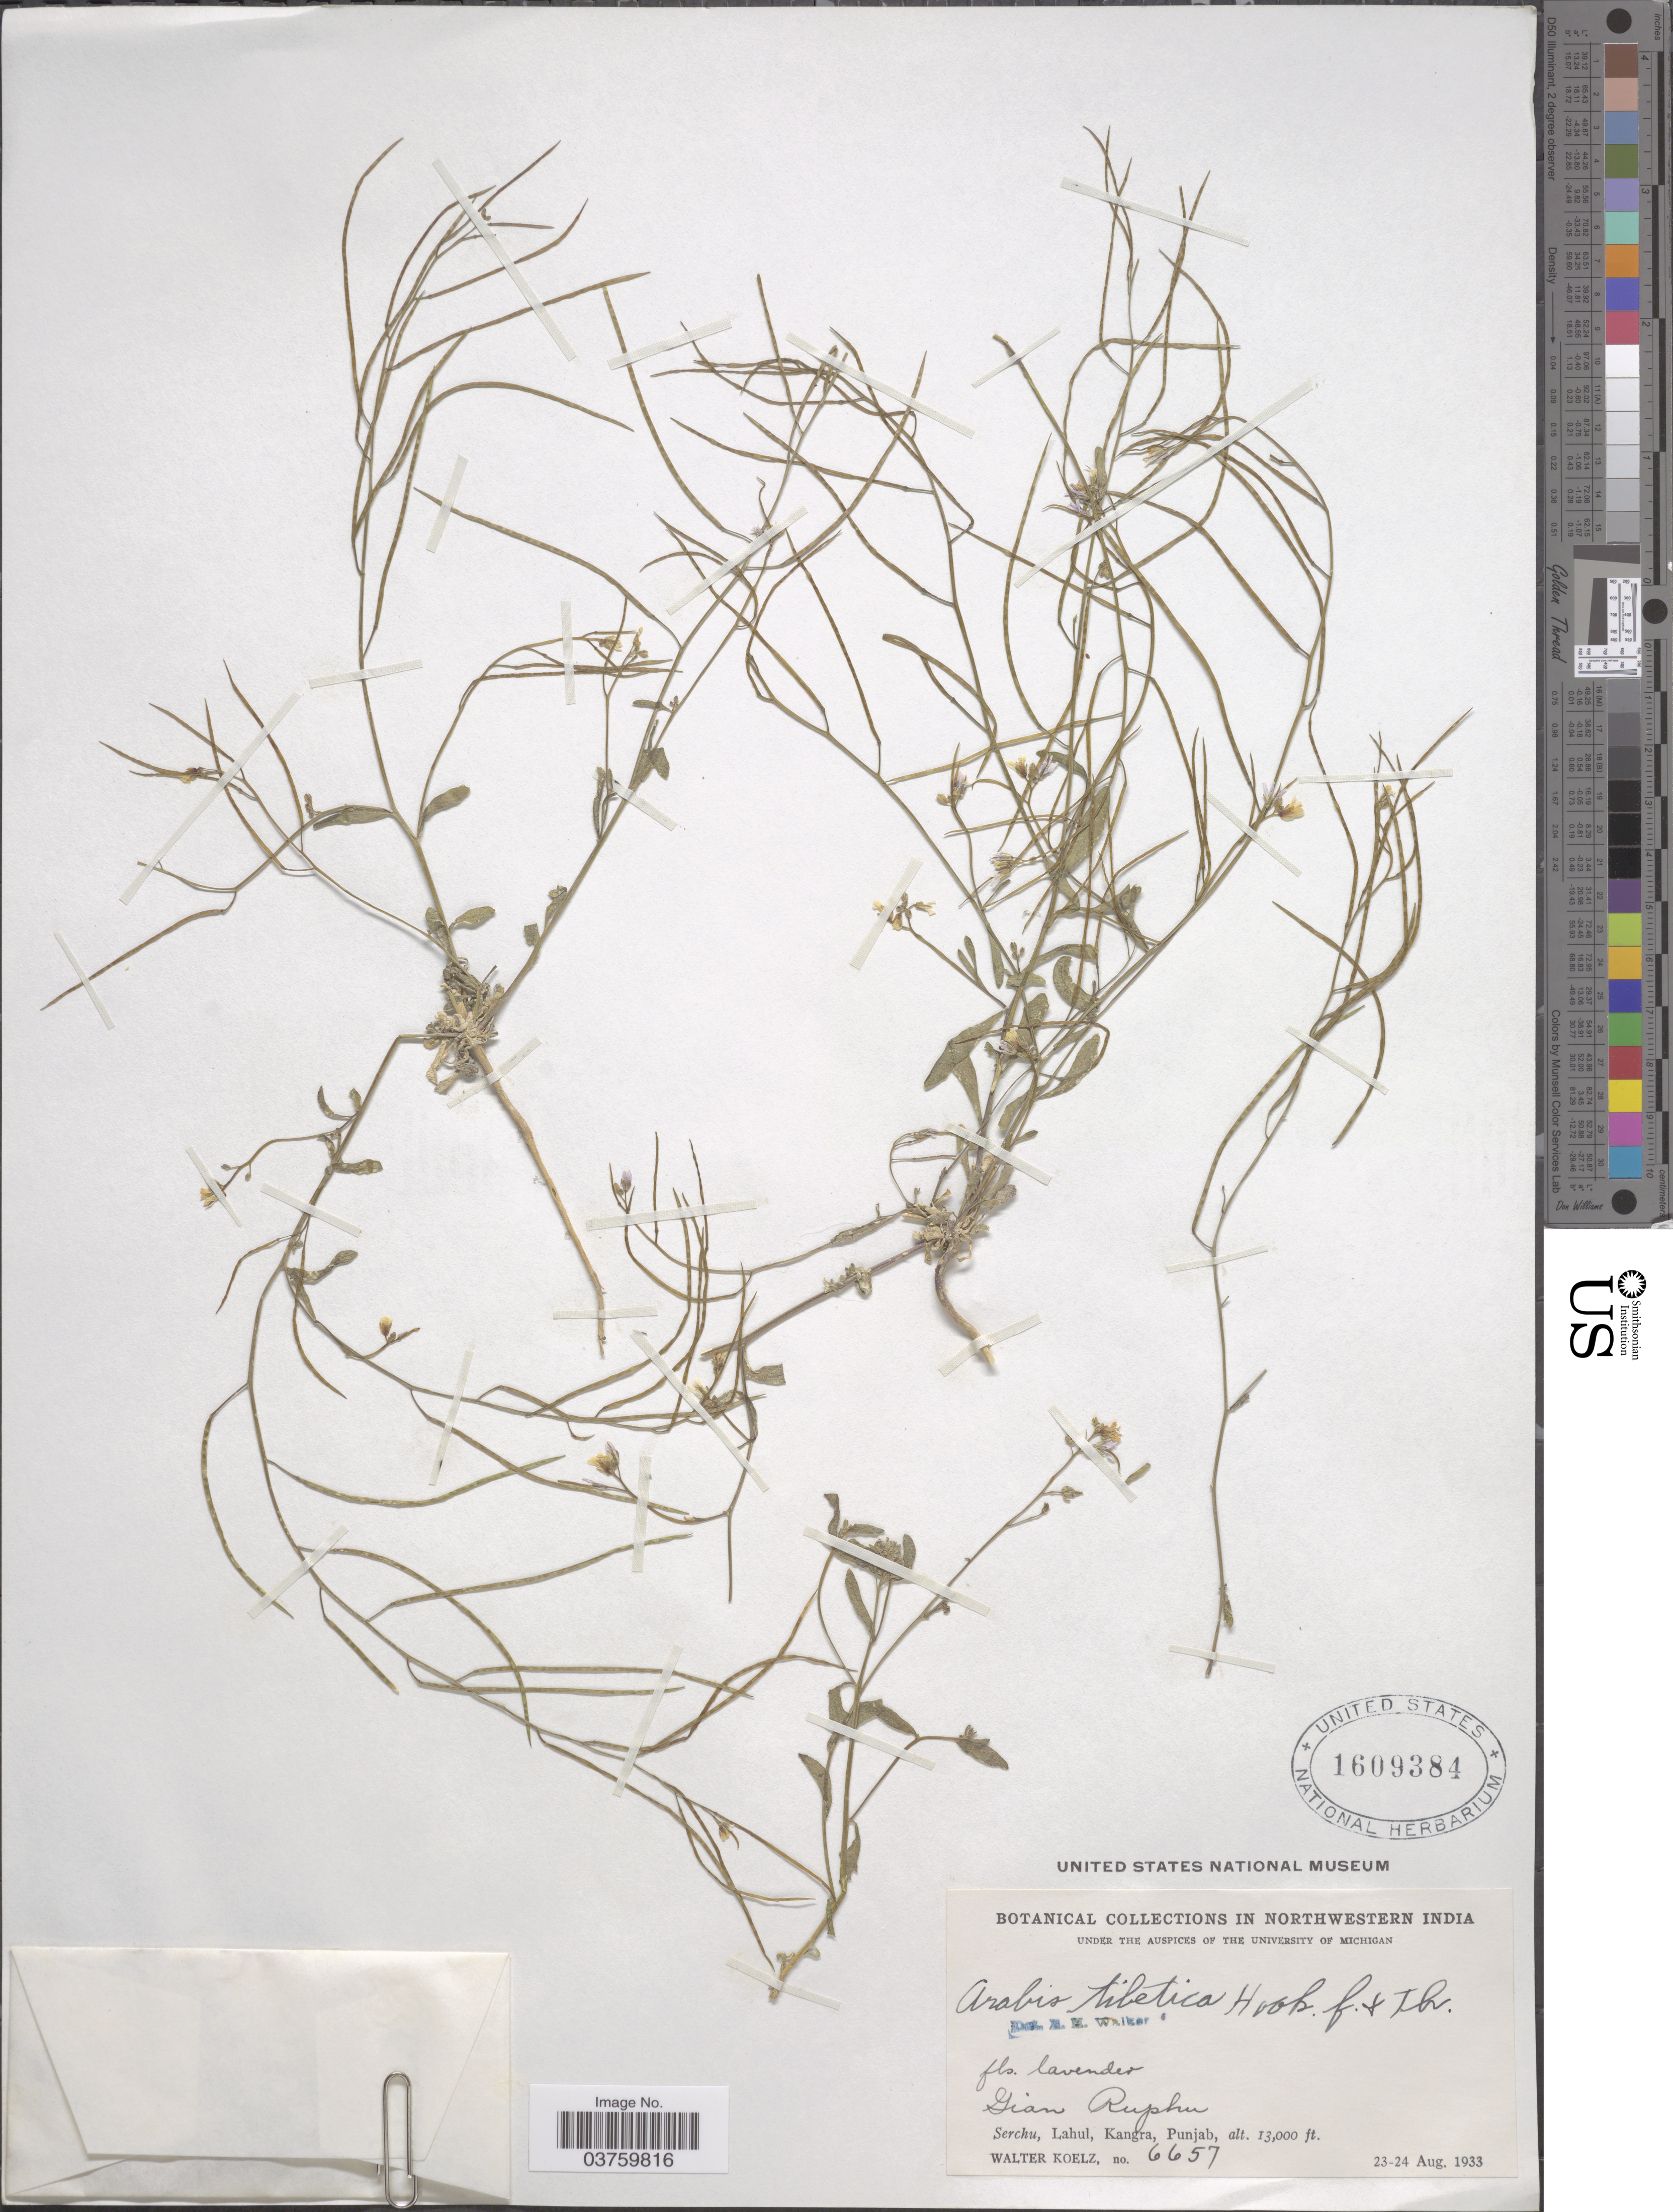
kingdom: Plantae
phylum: Tracheophyta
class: Magnoliopsida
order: Brassicales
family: Brassicaceae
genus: Arabis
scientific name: Arabis tibetica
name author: Hook. f. & Thomson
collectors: W. N. Koelz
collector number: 6657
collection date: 1933-08-23/1933-08-24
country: India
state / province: Punjab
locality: Northwestern India. Gian Ruphu. Serchu, Lahul, Kangra.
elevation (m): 3962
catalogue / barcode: US 1609384